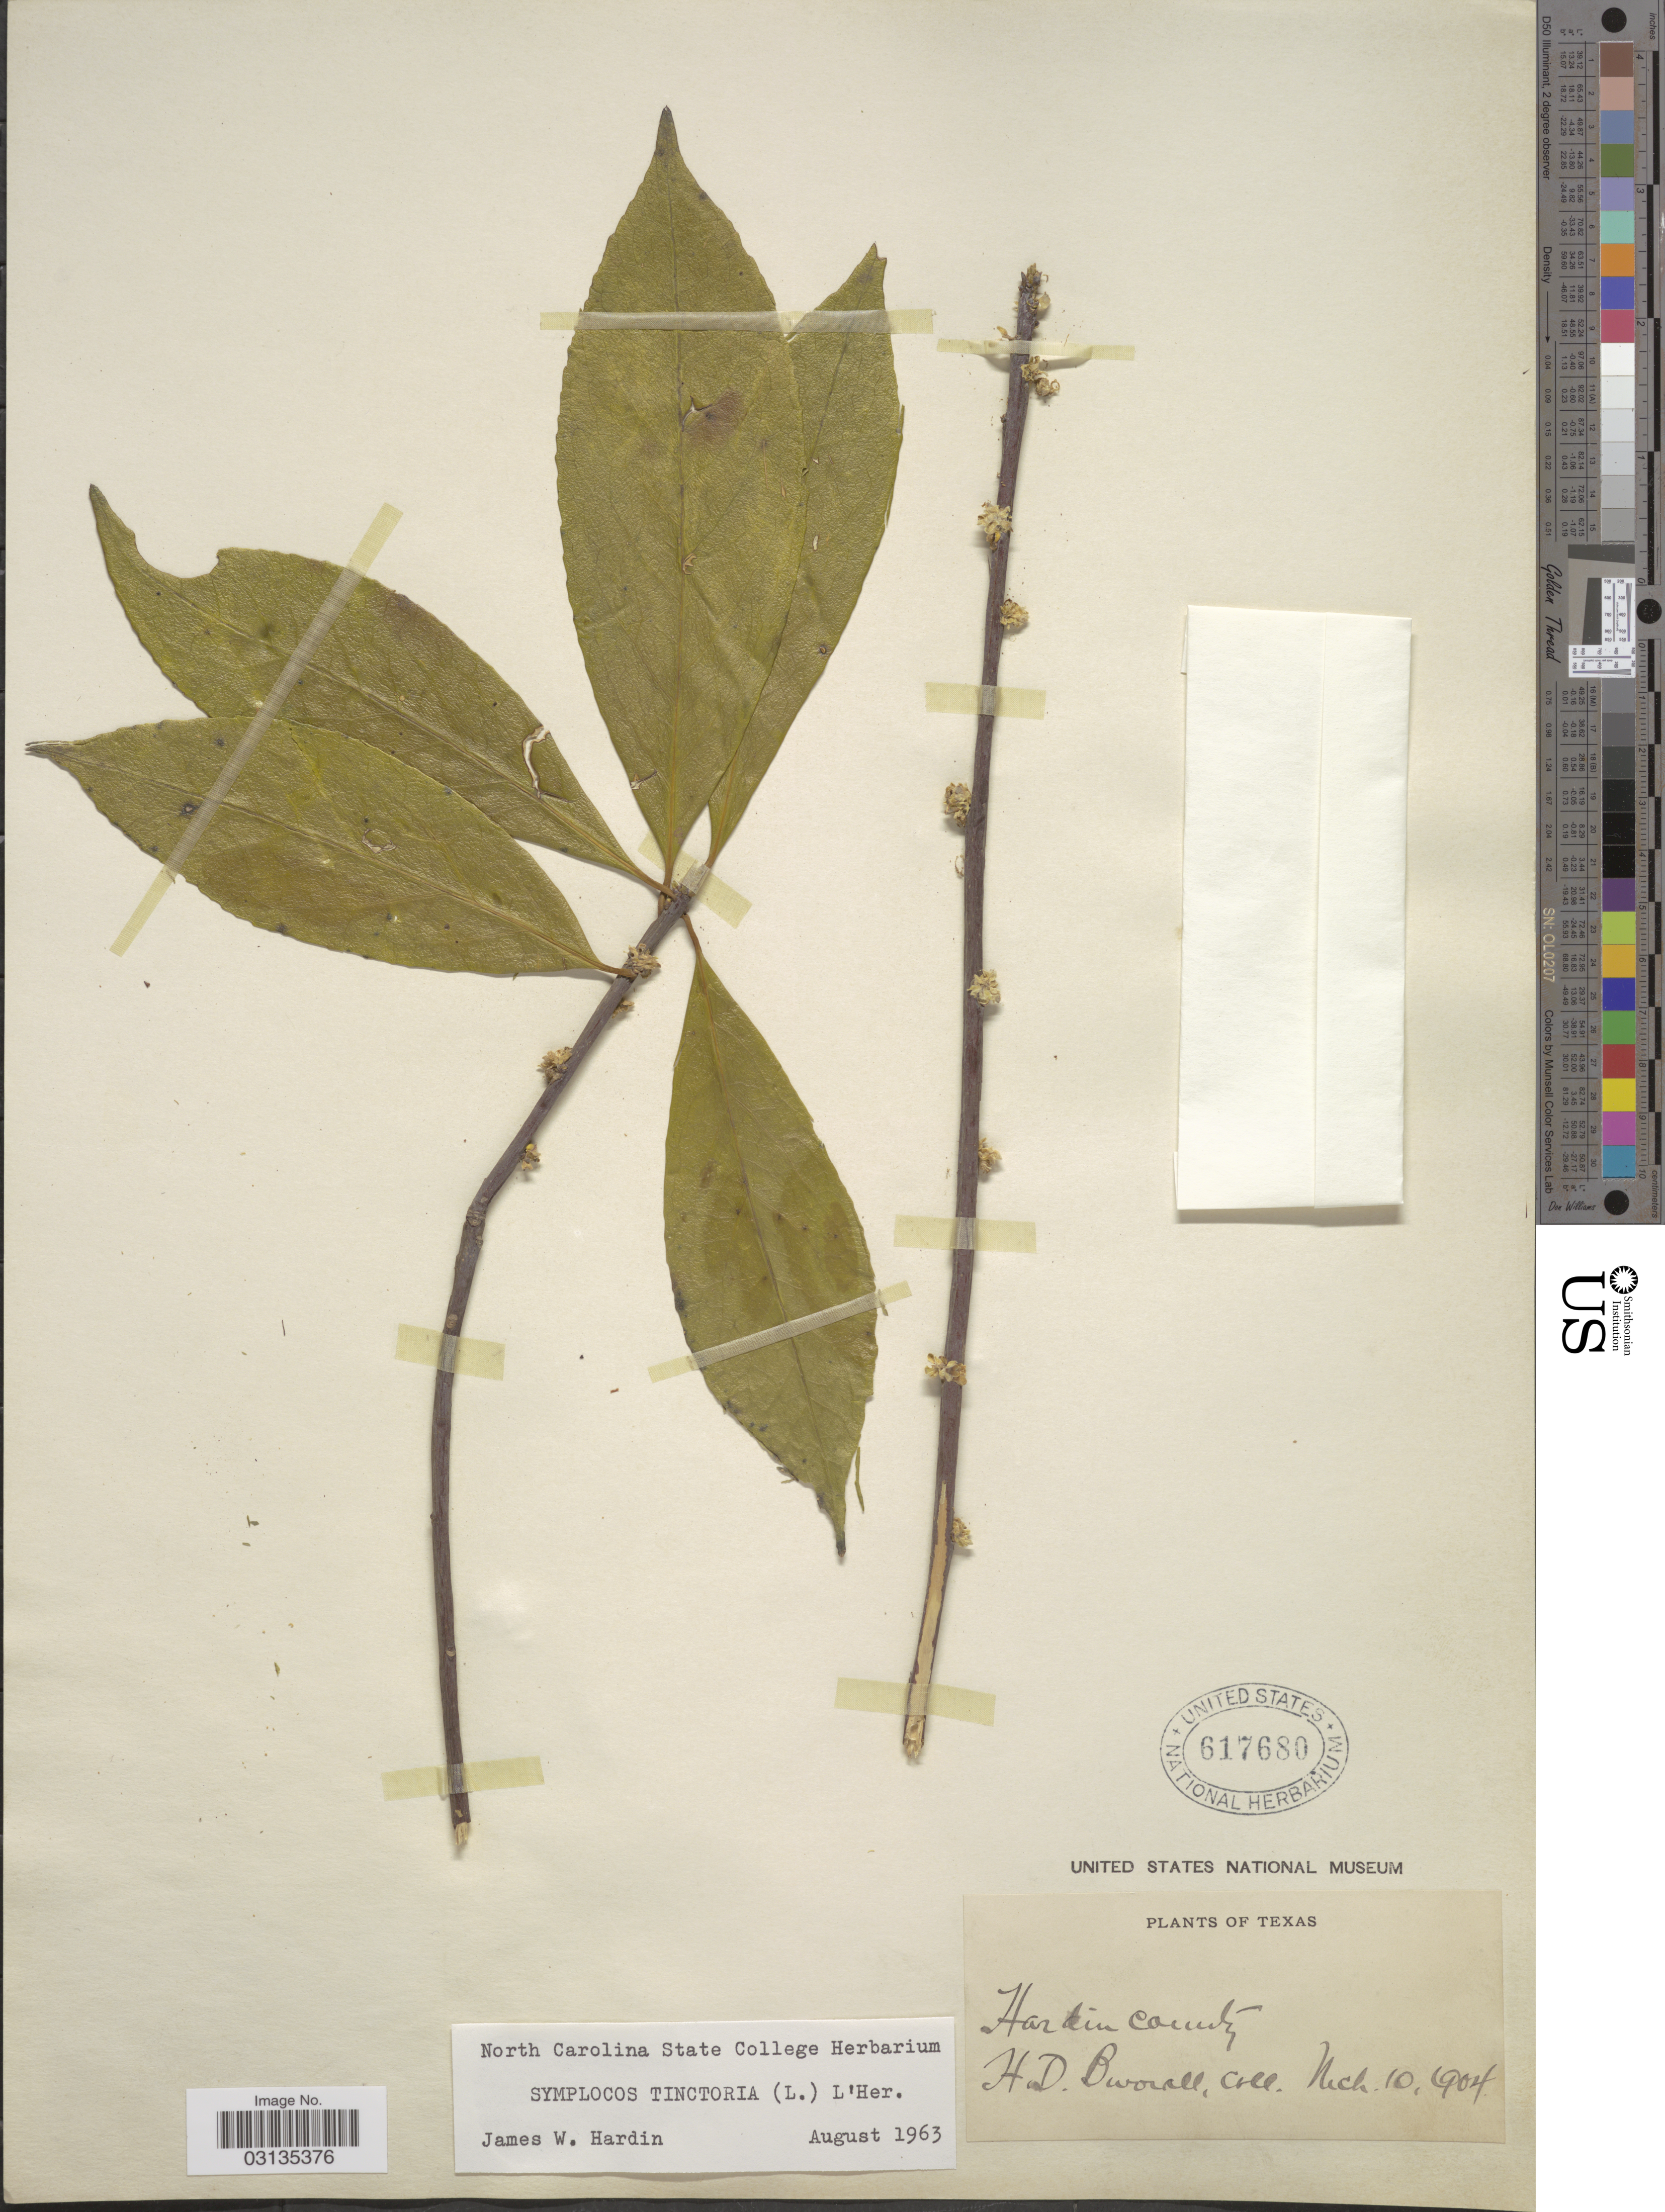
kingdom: Plantae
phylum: Tracheophyta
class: Magnoliopsida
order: Ericales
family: Symplocaceae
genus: Symplocos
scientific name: Symplocos tinctoria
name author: (L.) L'Hér.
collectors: H. Burrall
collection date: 1904-03-10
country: United States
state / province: Texas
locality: Hardin County.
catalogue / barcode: US 617680